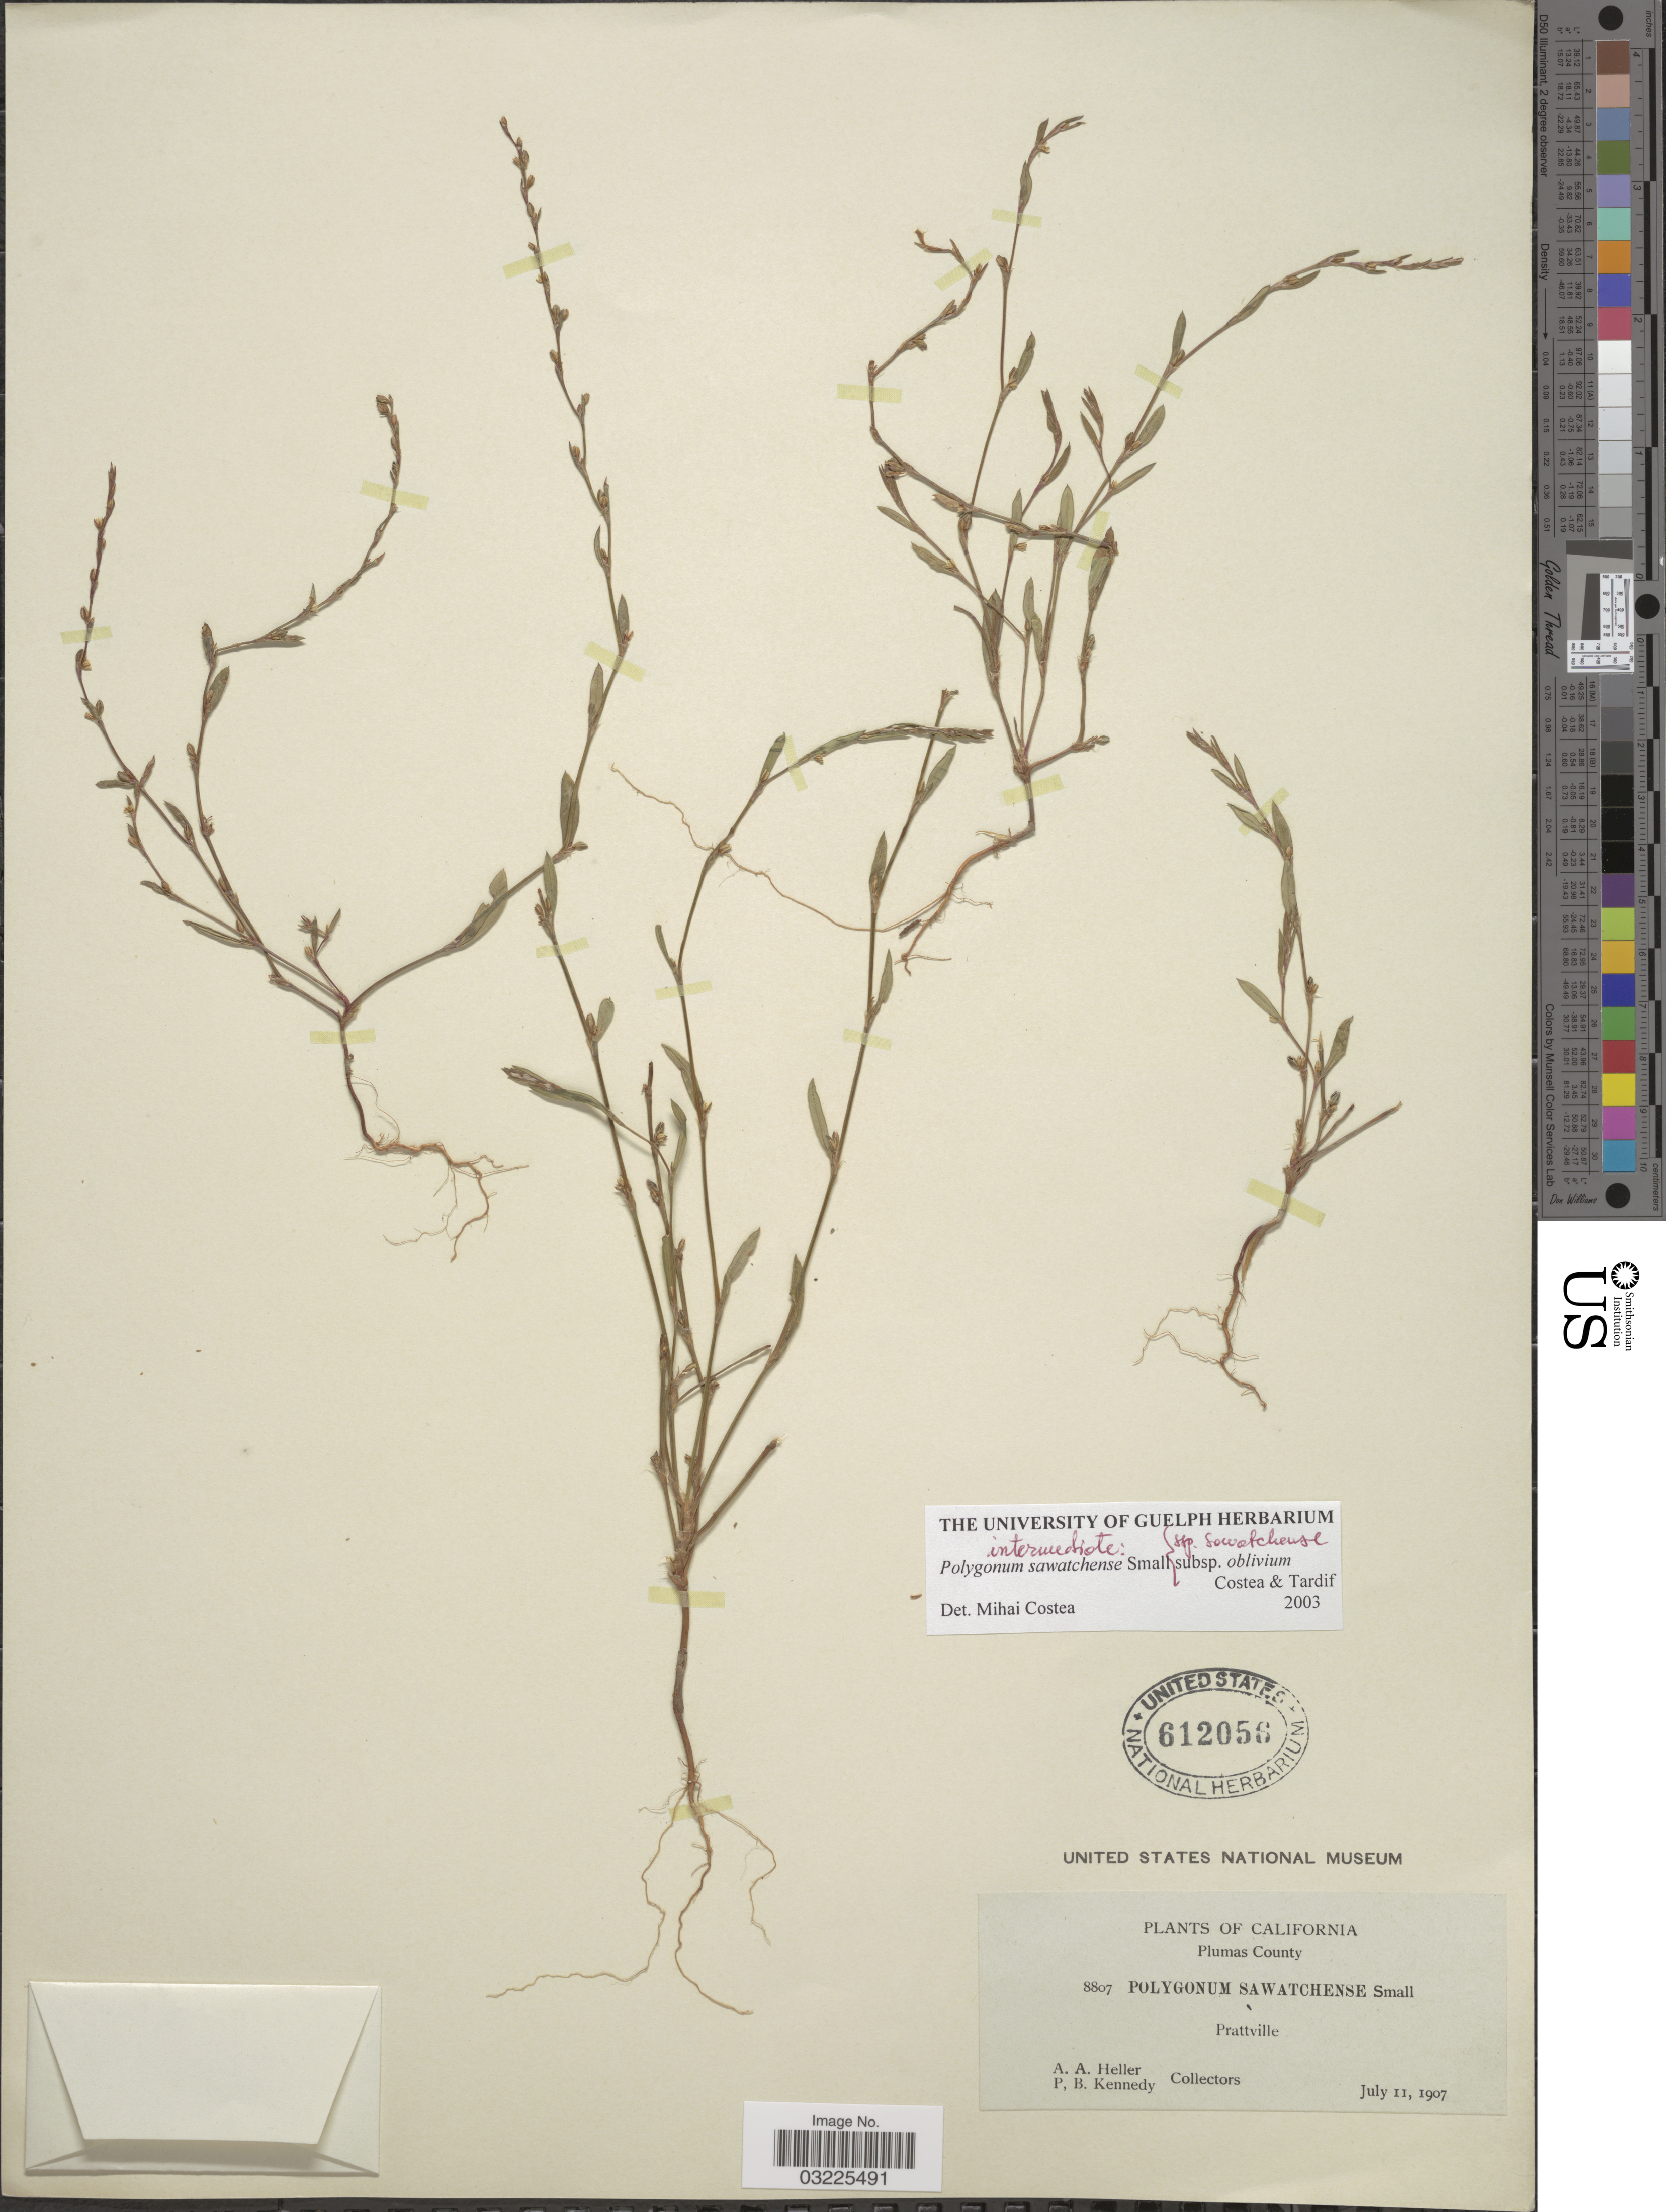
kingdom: Plantae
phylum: Tracheophyta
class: Magnoliopsida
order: Caryophyllales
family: Polygonaceae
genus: Polygonum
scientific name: Polygonum sawatchense subsp. oblivium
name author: Costea & Tardif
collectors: A. A. Heller & P. B. Kennedy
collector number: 8807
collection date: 1907-07-11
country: United States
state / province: California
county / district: Plumas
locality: Plumas County. Prattville.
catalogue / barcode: US 612056